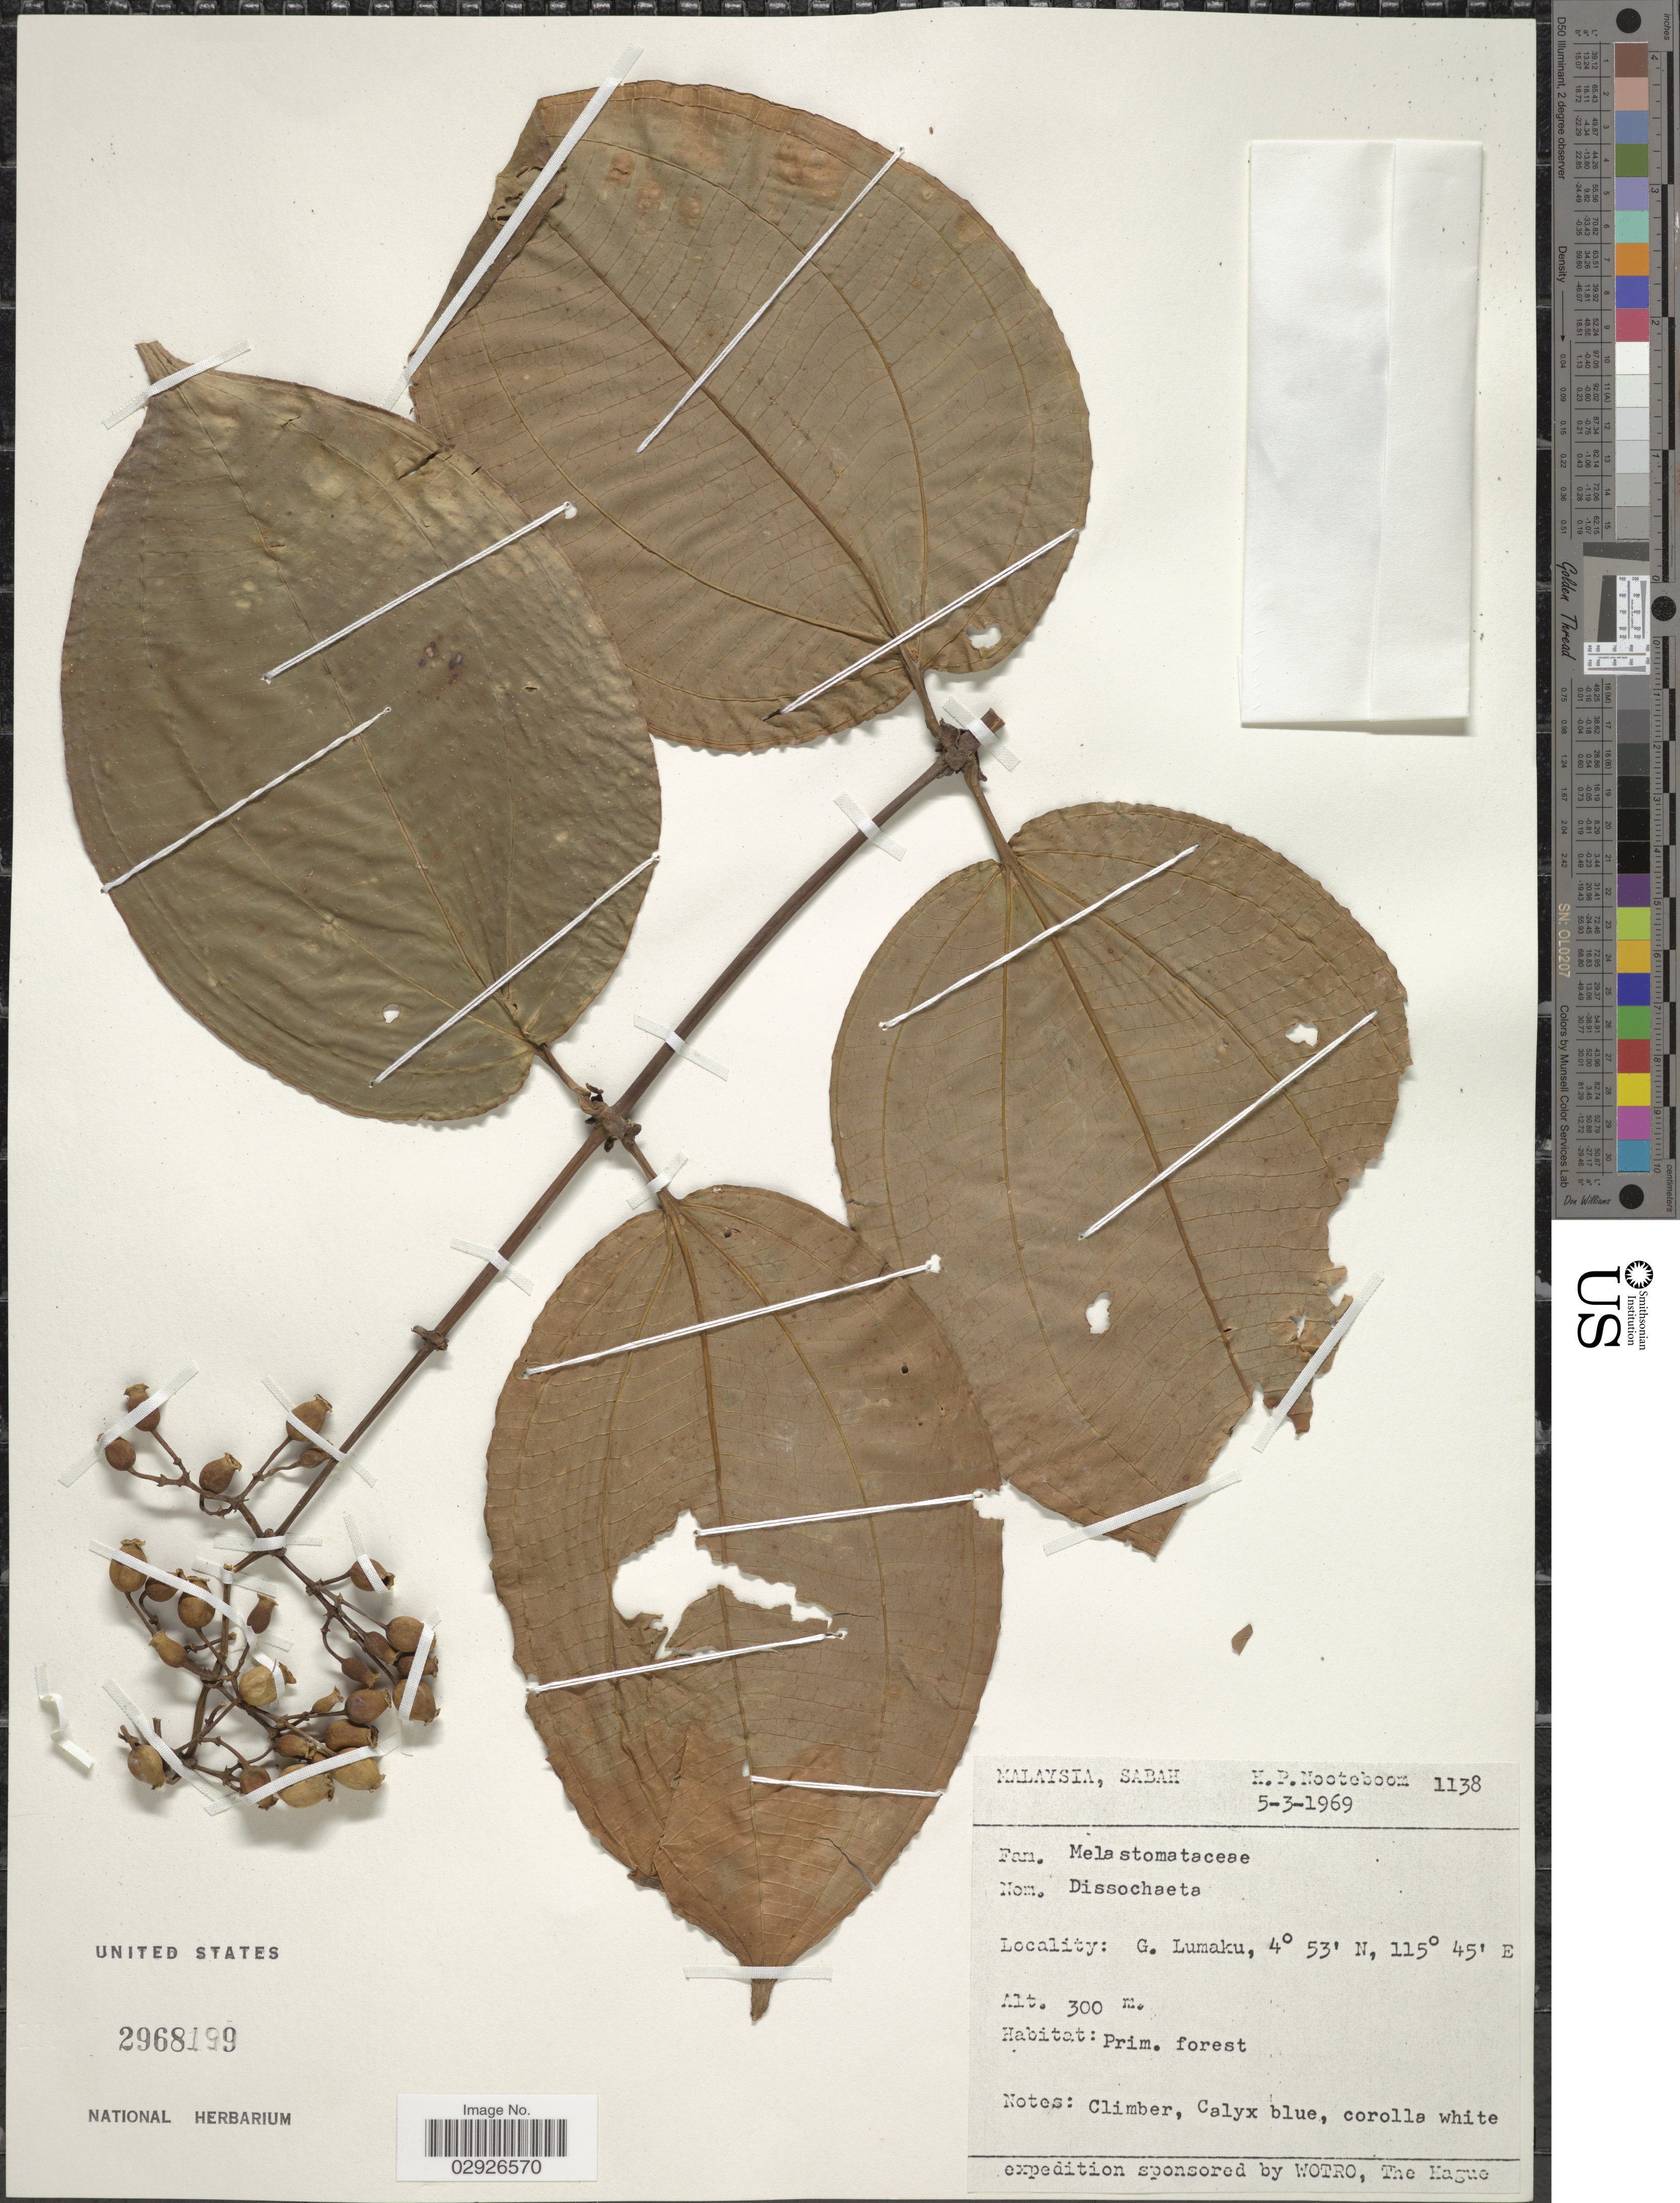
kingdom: Plantae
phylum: Tracheophyta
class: Magnoliopsida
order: Myrtales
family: Melastomataceae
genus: Dissochaeta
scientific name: Dissochaeta sp.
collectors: H. P. Nooteboom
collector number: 1138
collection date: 1969-03-05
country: Malaysia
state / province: Sabah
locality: G. Lumaku.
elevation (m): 300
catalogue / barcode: US 2968199